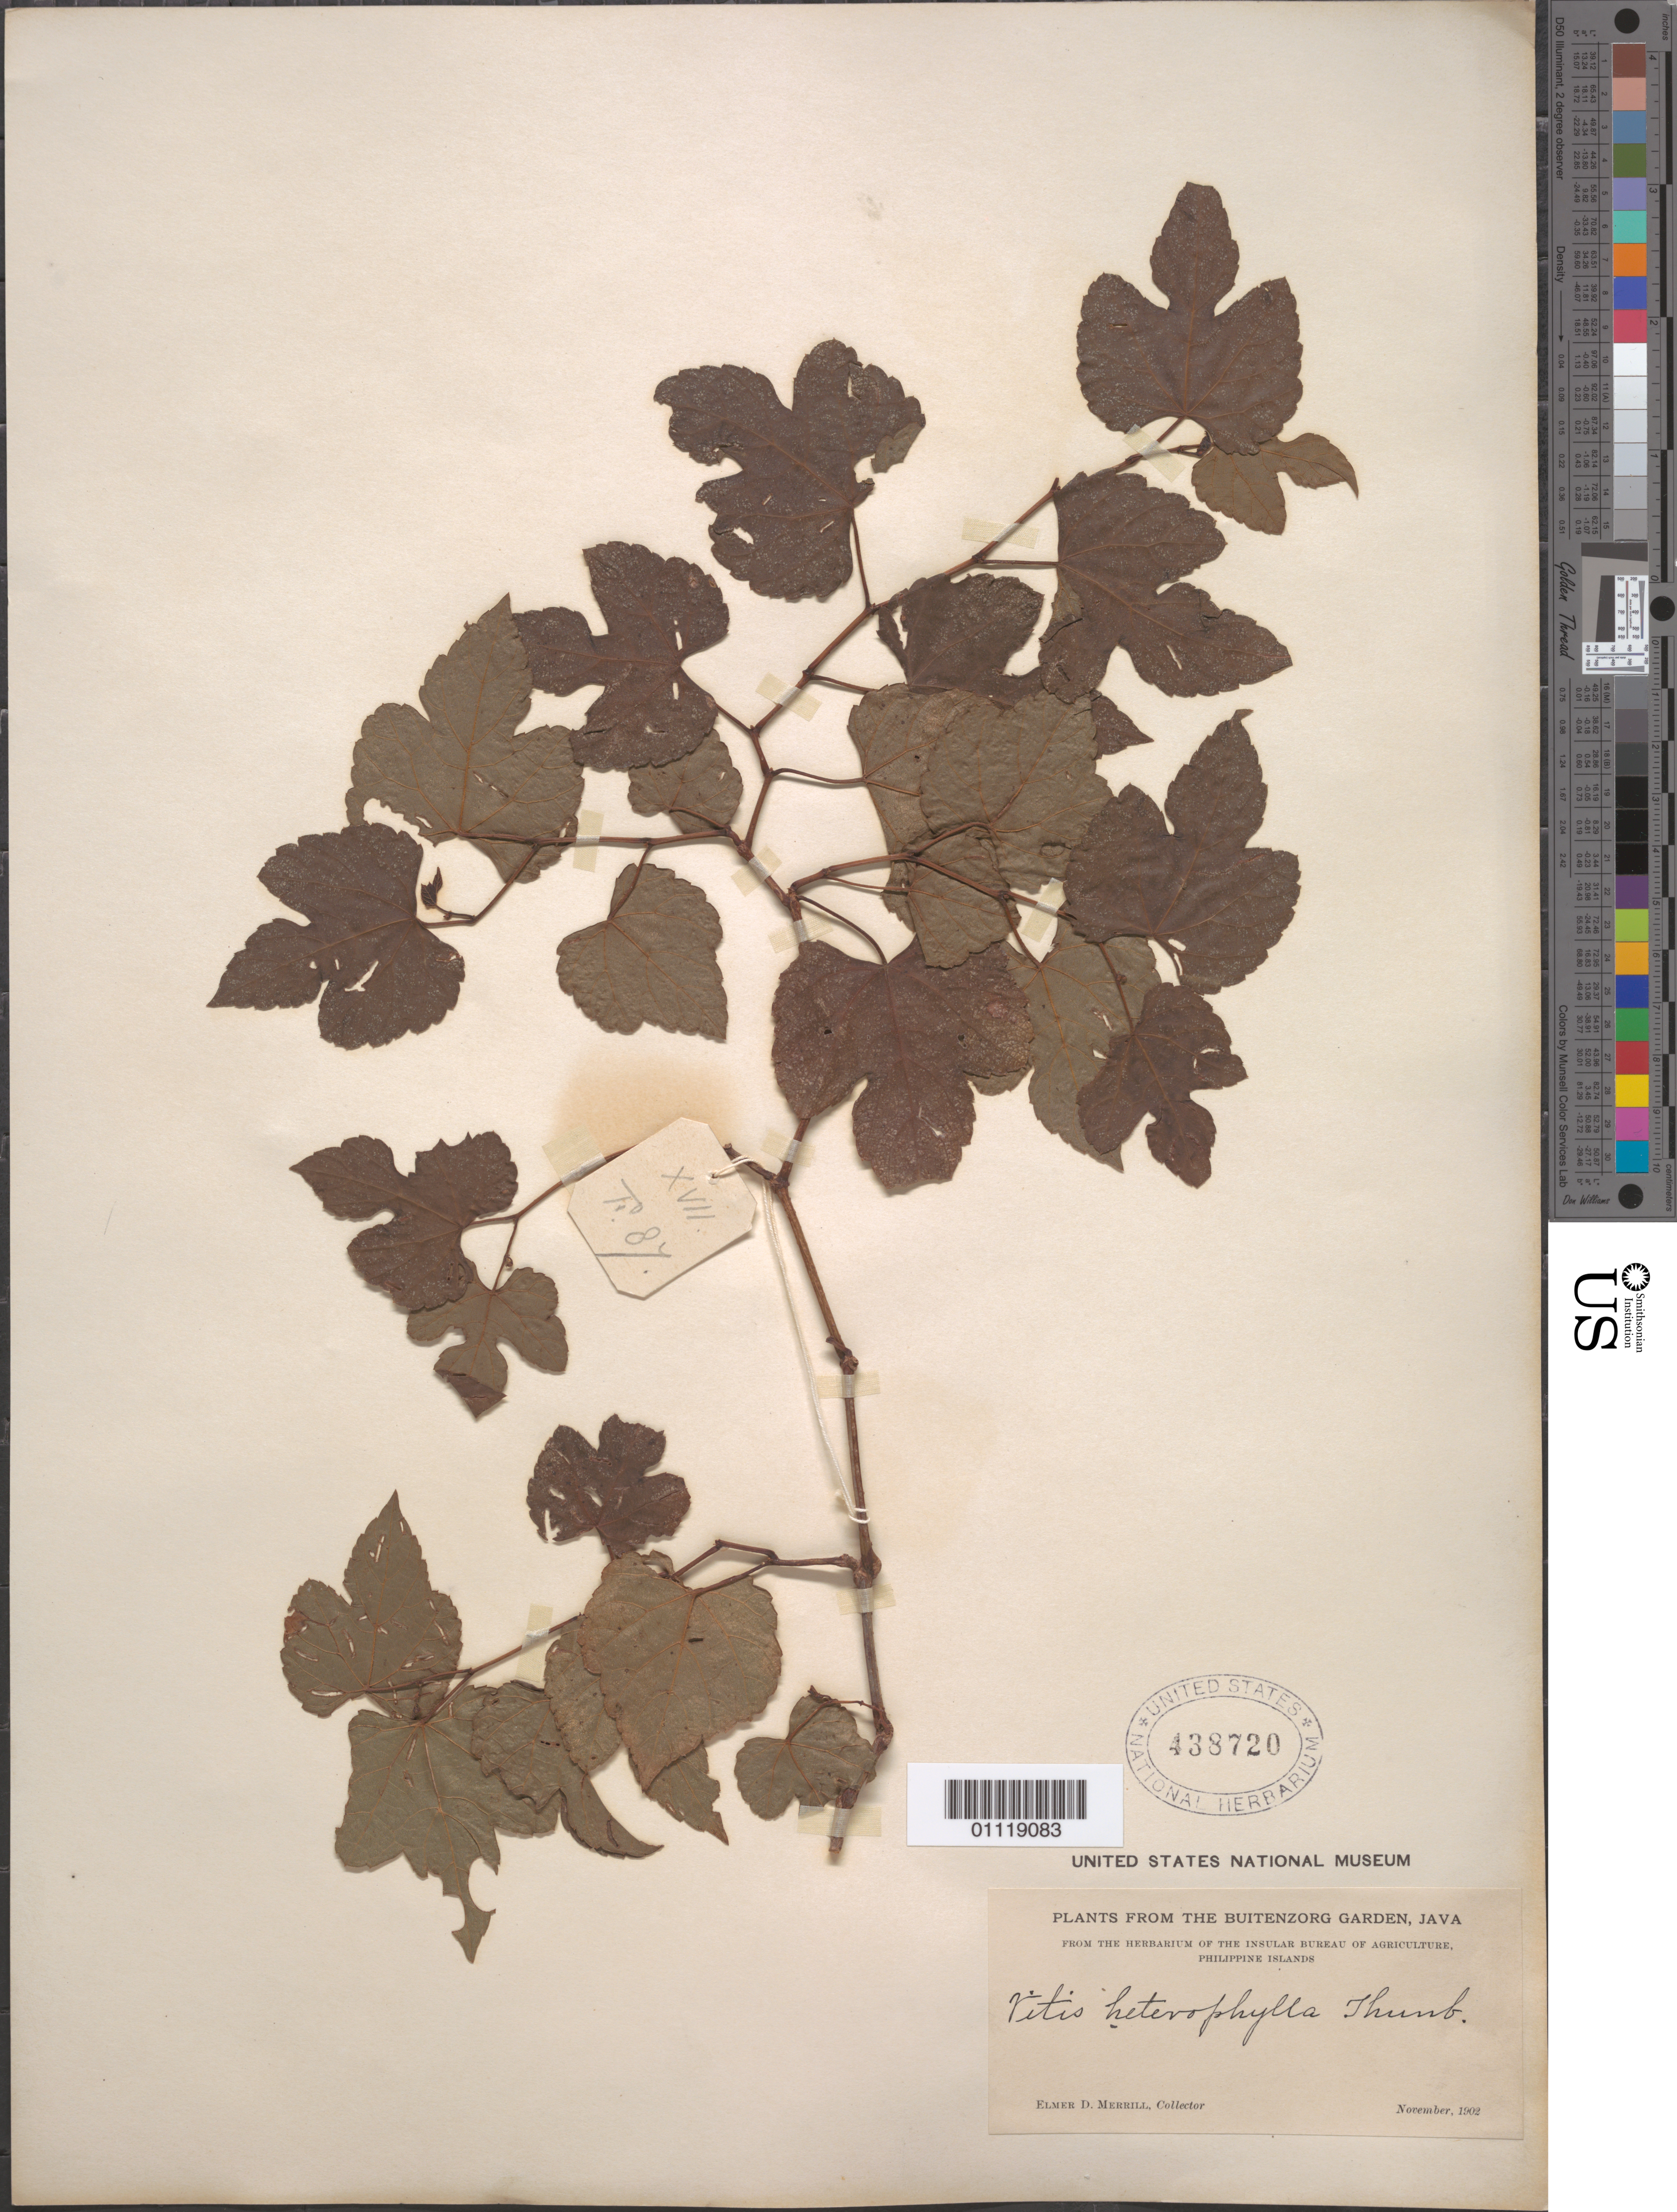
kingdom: Plantae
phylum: Tracheophyta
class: Magnoliopsida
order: Vitales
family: Vitaceae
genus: Ampelopsis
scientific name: Ampelopsis glandulosa var. heterophylla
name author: (Thunb.) Momiy.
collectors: E. D. Merrill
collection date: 1902-11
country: Indonesia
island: Java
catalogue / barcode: US 438720